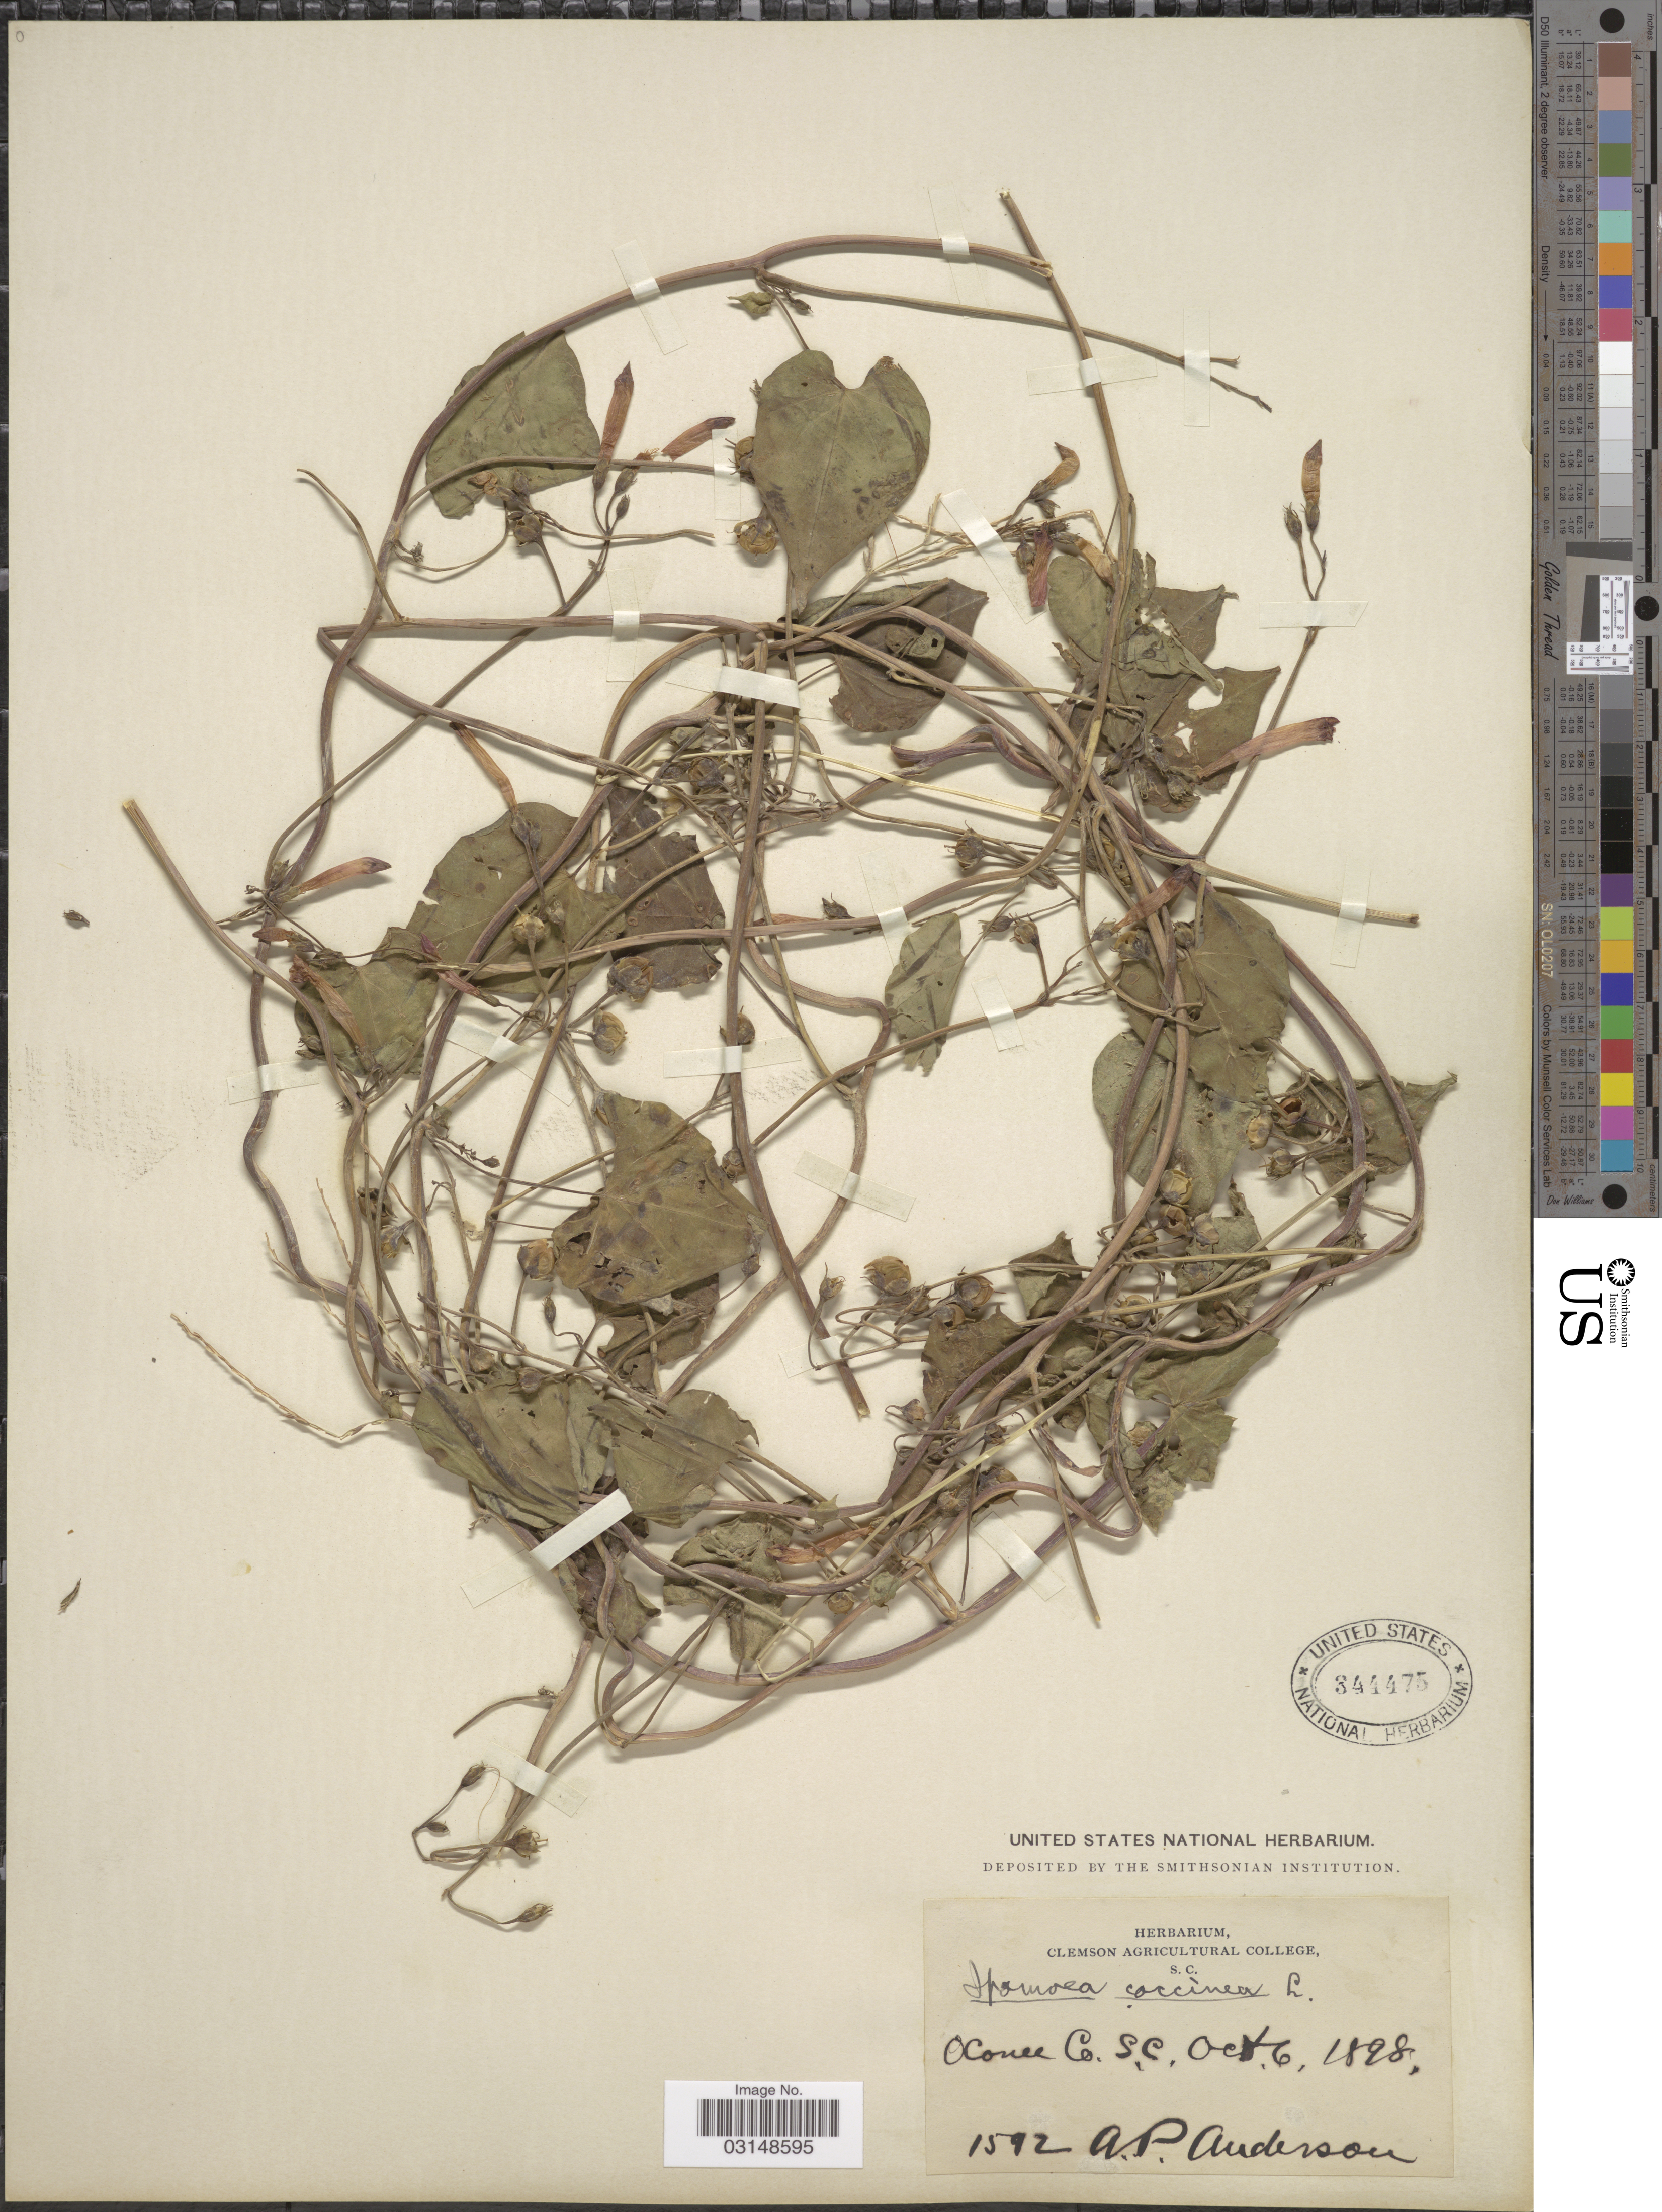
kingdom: Plantae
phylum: Tracheophyta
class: Magnoliopsida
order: Solanales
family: Convolvulaceae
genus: Ipomoea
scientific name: Ipomoea coccinea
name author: L.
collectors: A. P. Anderson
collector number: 1592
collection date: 1898-10-06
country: United States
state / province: South Carolina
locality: Oconee Co., S.C.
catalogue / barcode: US 344475